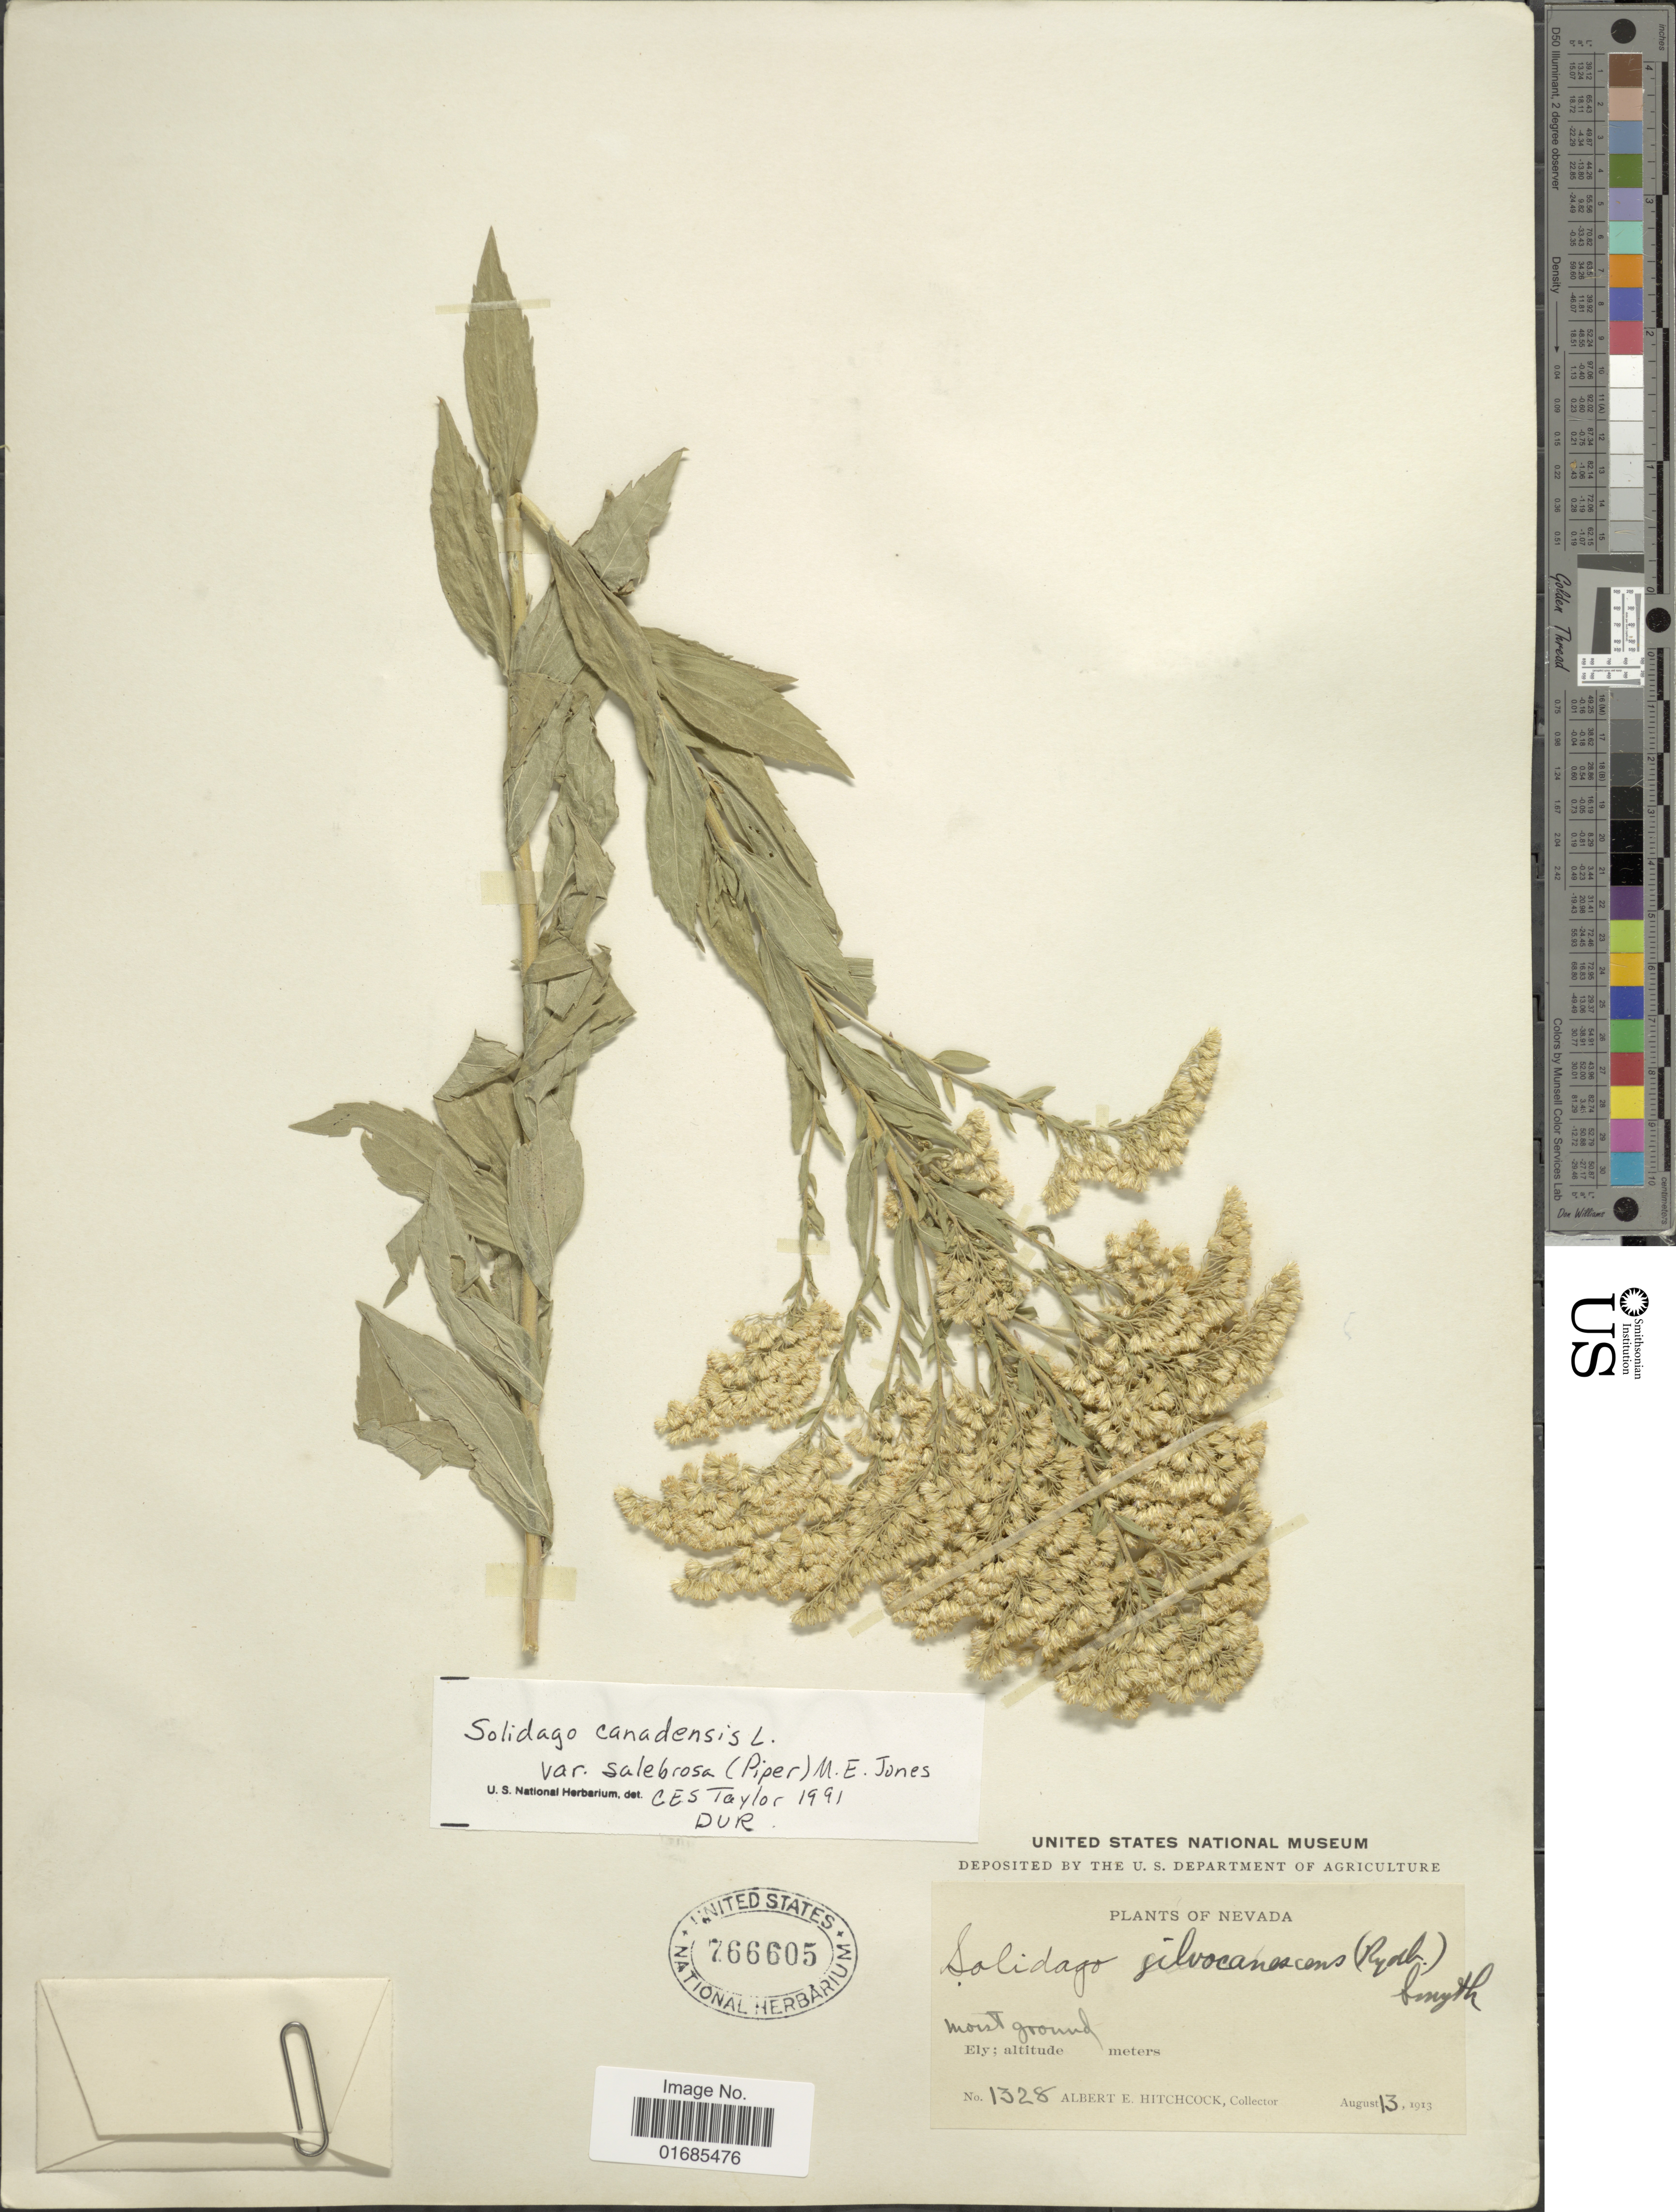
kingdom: Plantae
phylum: Tracheophyta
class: Magnoliopsida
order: Asterales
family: Asteraceae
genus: Solidago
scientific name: Solidago canadensis var. salebrosa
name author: (Piper) M.E. Jones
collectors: A. S. Hitchcock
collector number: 1328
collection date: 1913-08-13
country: United States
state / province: Nevada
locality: Ely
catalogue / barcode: US 766605